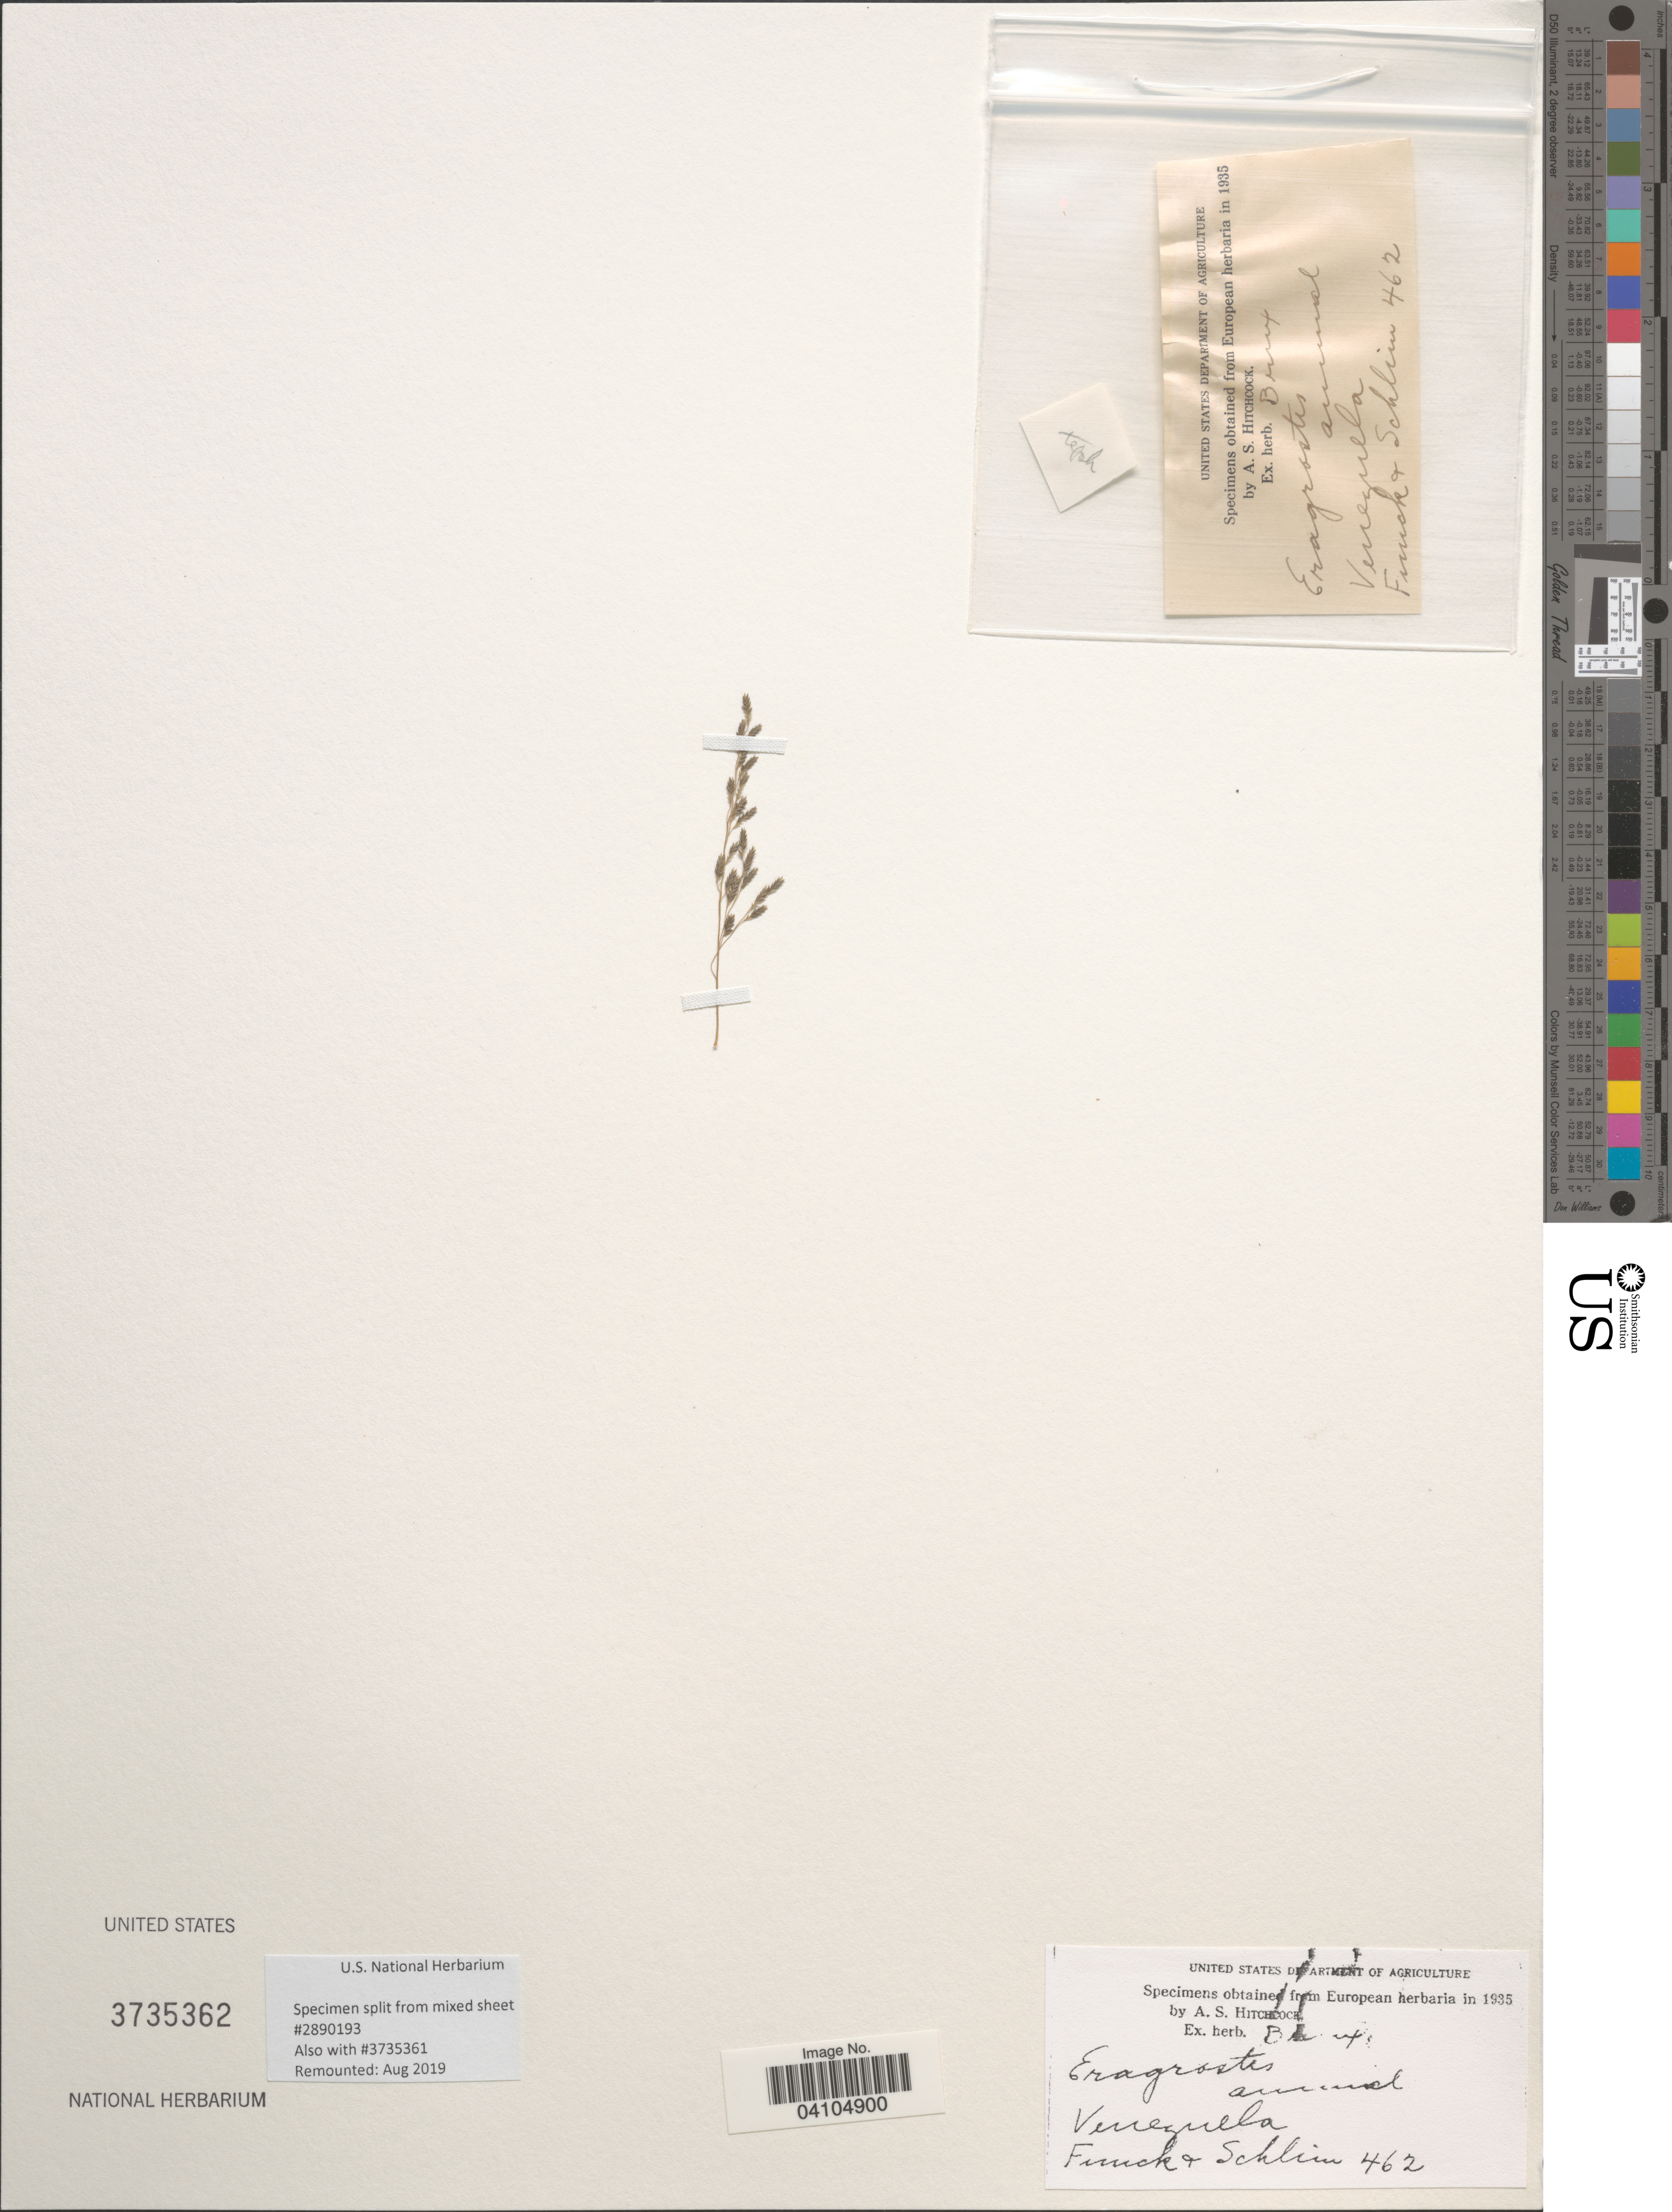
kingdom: Plantae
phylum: Tracheophyta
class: Liliopsida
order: Poales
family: Poaceae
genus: Eragrostis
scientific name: Eragrostis sp.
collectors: -. Funck & Schlim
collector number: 462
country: Venezuela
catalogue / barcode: US 3735362